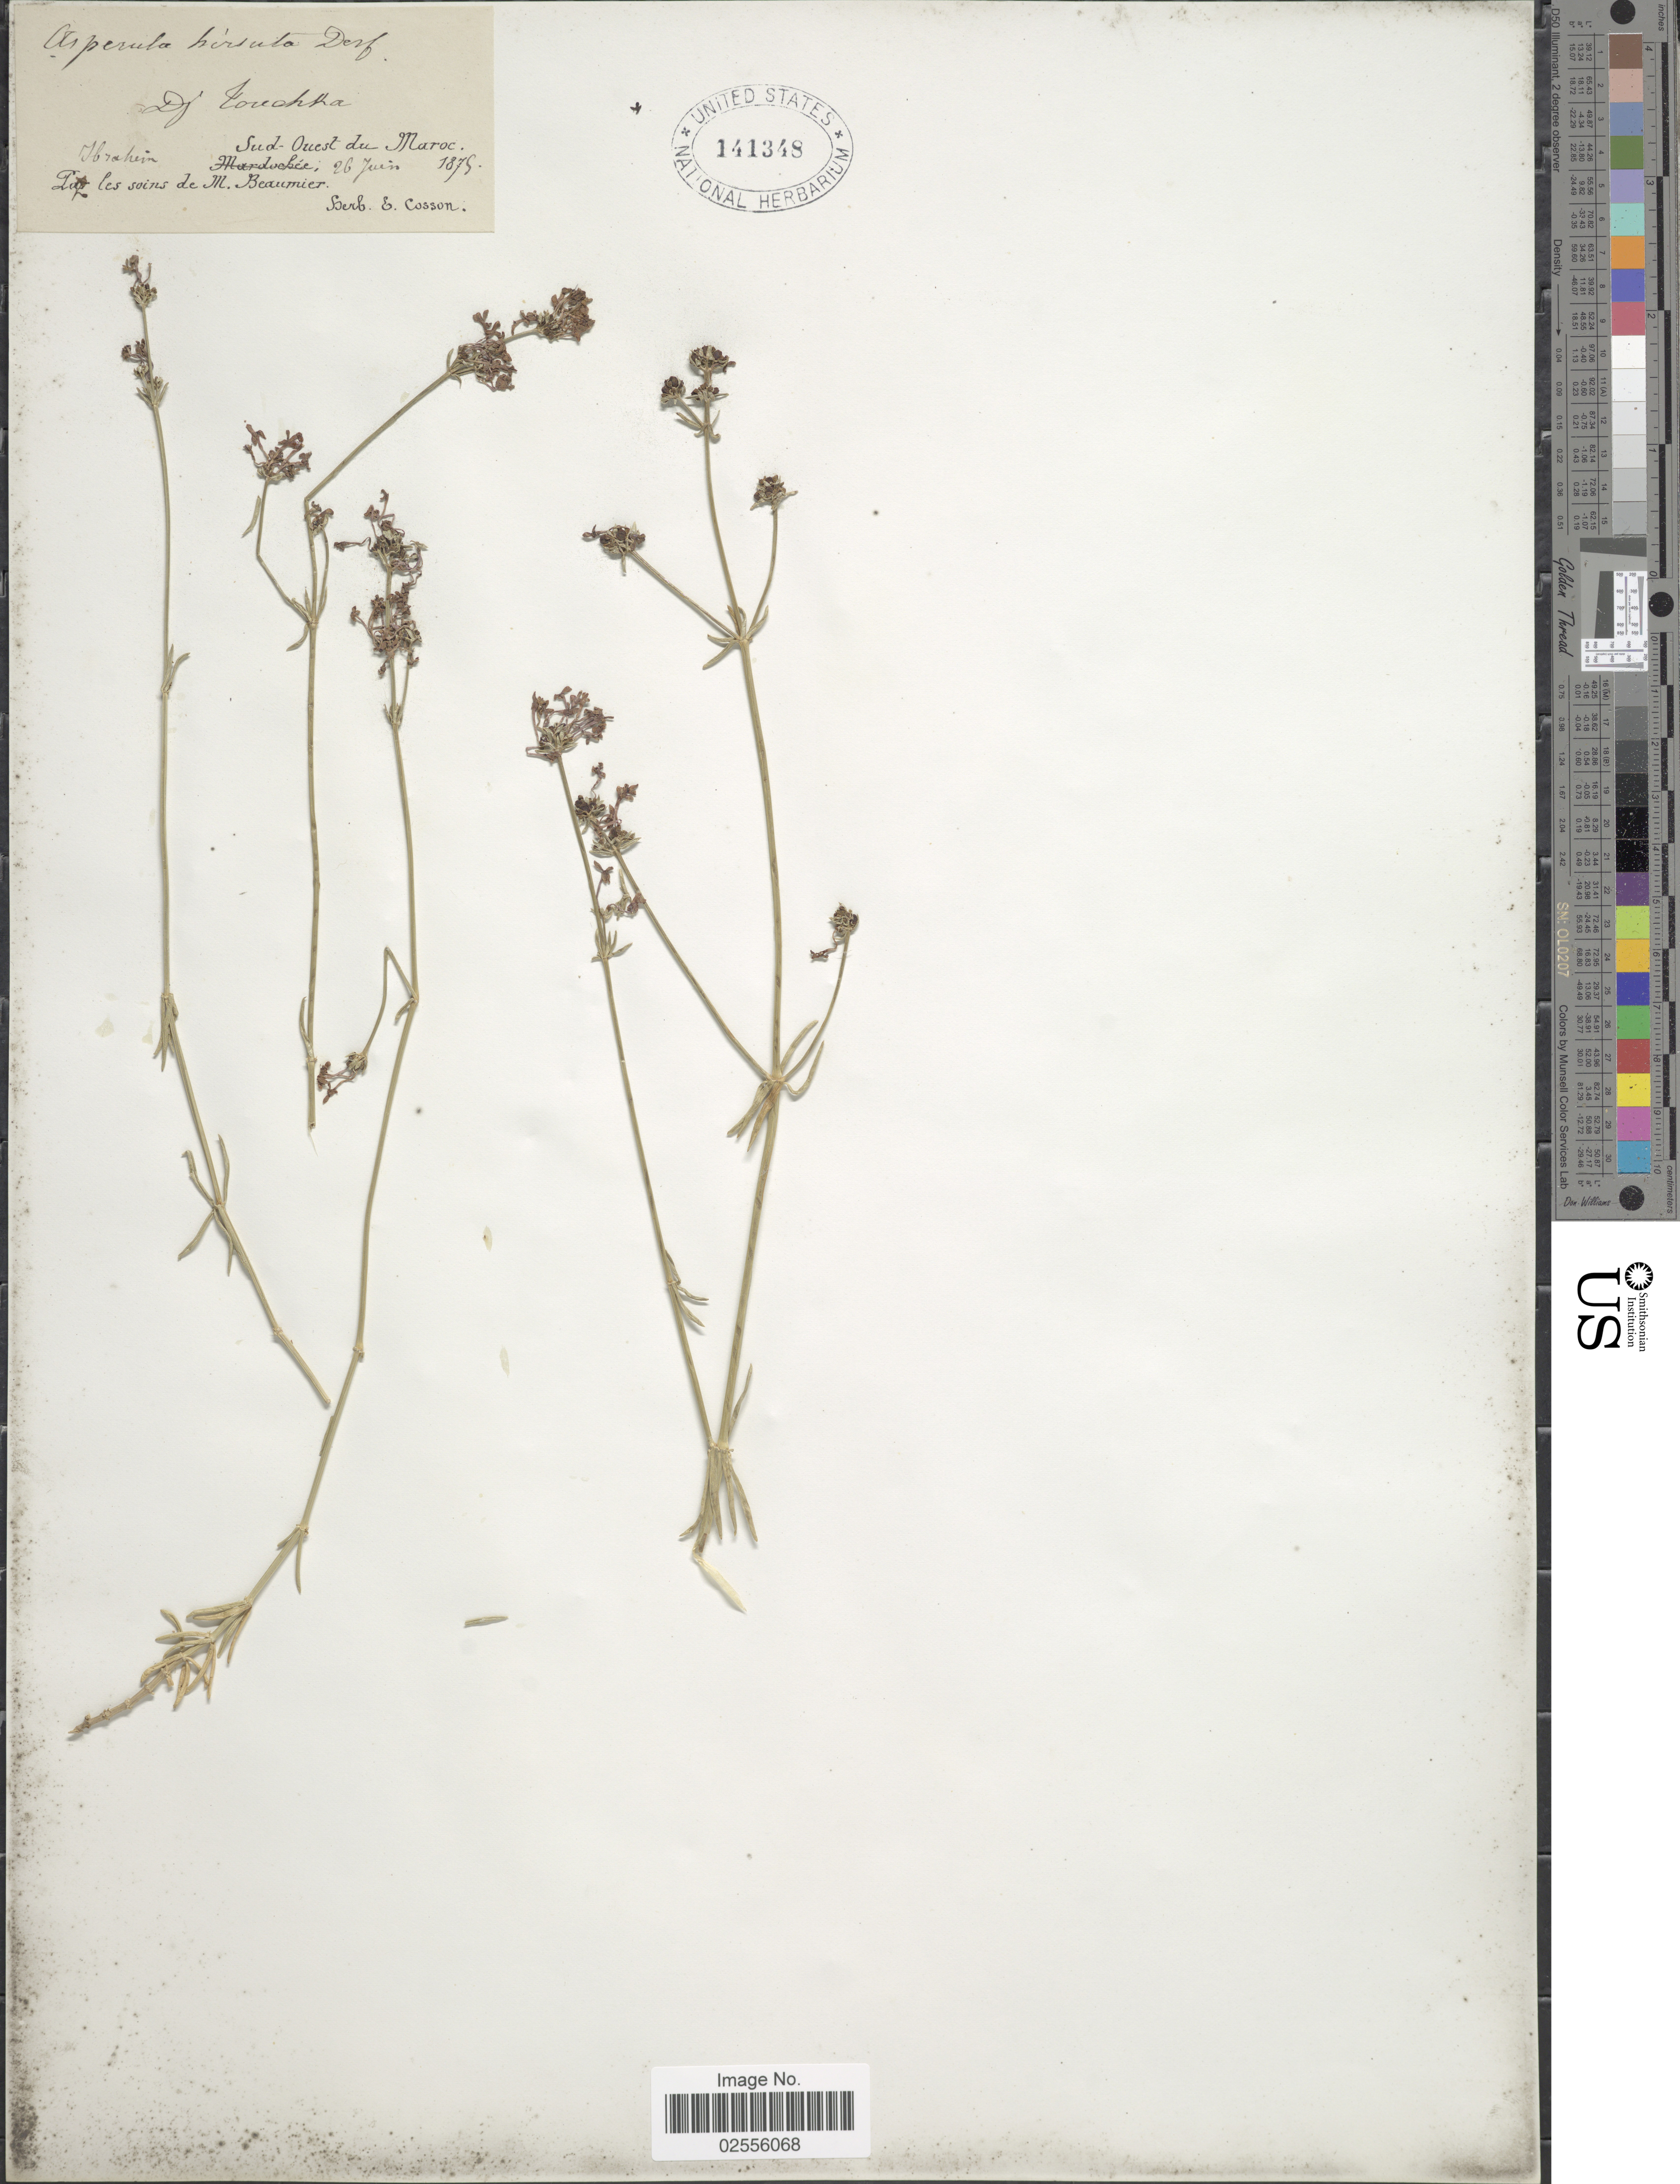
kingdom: Plantae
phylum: Tracheophyta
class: Magnoliopsida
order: Gentianales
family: Rubiaceae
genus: Asperula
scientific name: Asperula hirsuta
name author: Desf.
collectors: -. Ibrahim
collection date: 1875-06-26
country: Morocco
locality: Dj Touchka, Sud-Ouest du Maroc., Paz les soins de M. Beaumier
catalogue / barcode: US 141348